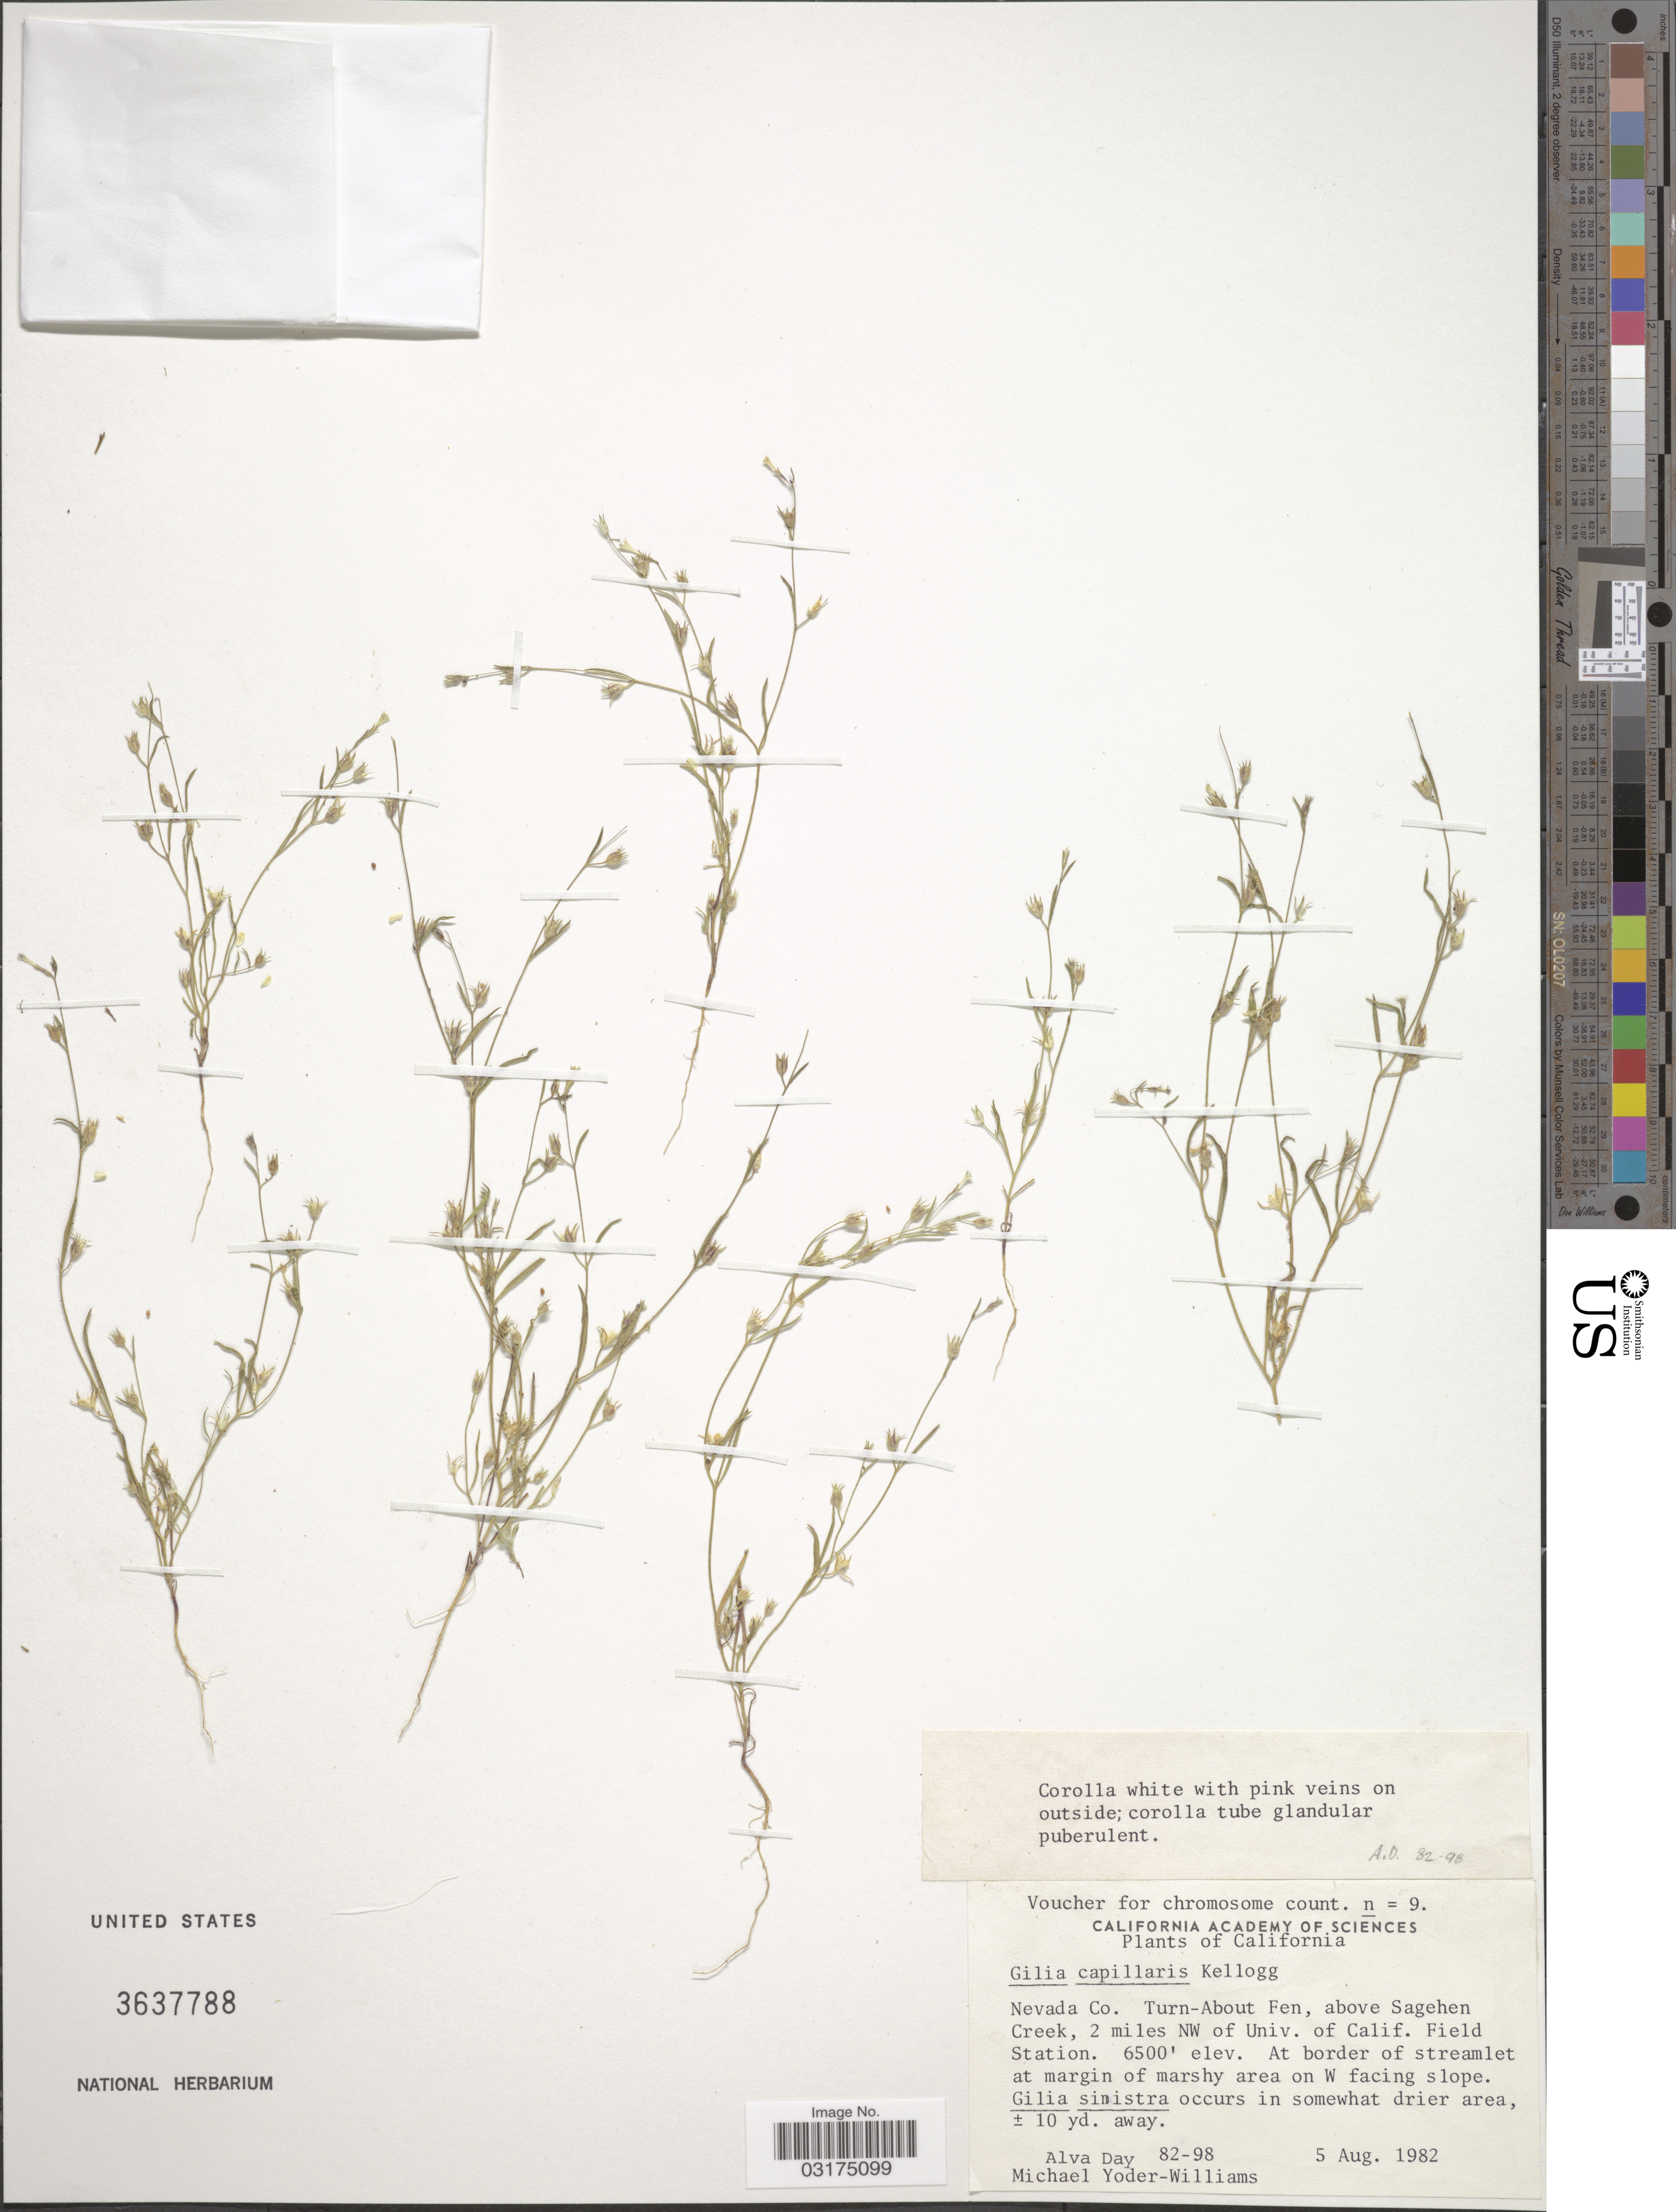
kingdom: Plantae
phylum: Tracheophyta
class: Magnoliopsida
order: Ericales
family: Polemoniaceae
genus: Navarretia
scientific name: Navarretia capillaris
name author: (Kellogg) Kuntze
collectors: A. G. Day & M. P. Yoder-Williams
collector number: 82-98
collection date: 1982-08-05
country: United States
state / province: California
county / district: Nevada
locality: Nevada Co. Turn-About Fen, above Sagehen Creek, 2 miles NW of Univ. of Calif. Field Station.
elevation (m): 1981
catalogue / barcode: US 3637788